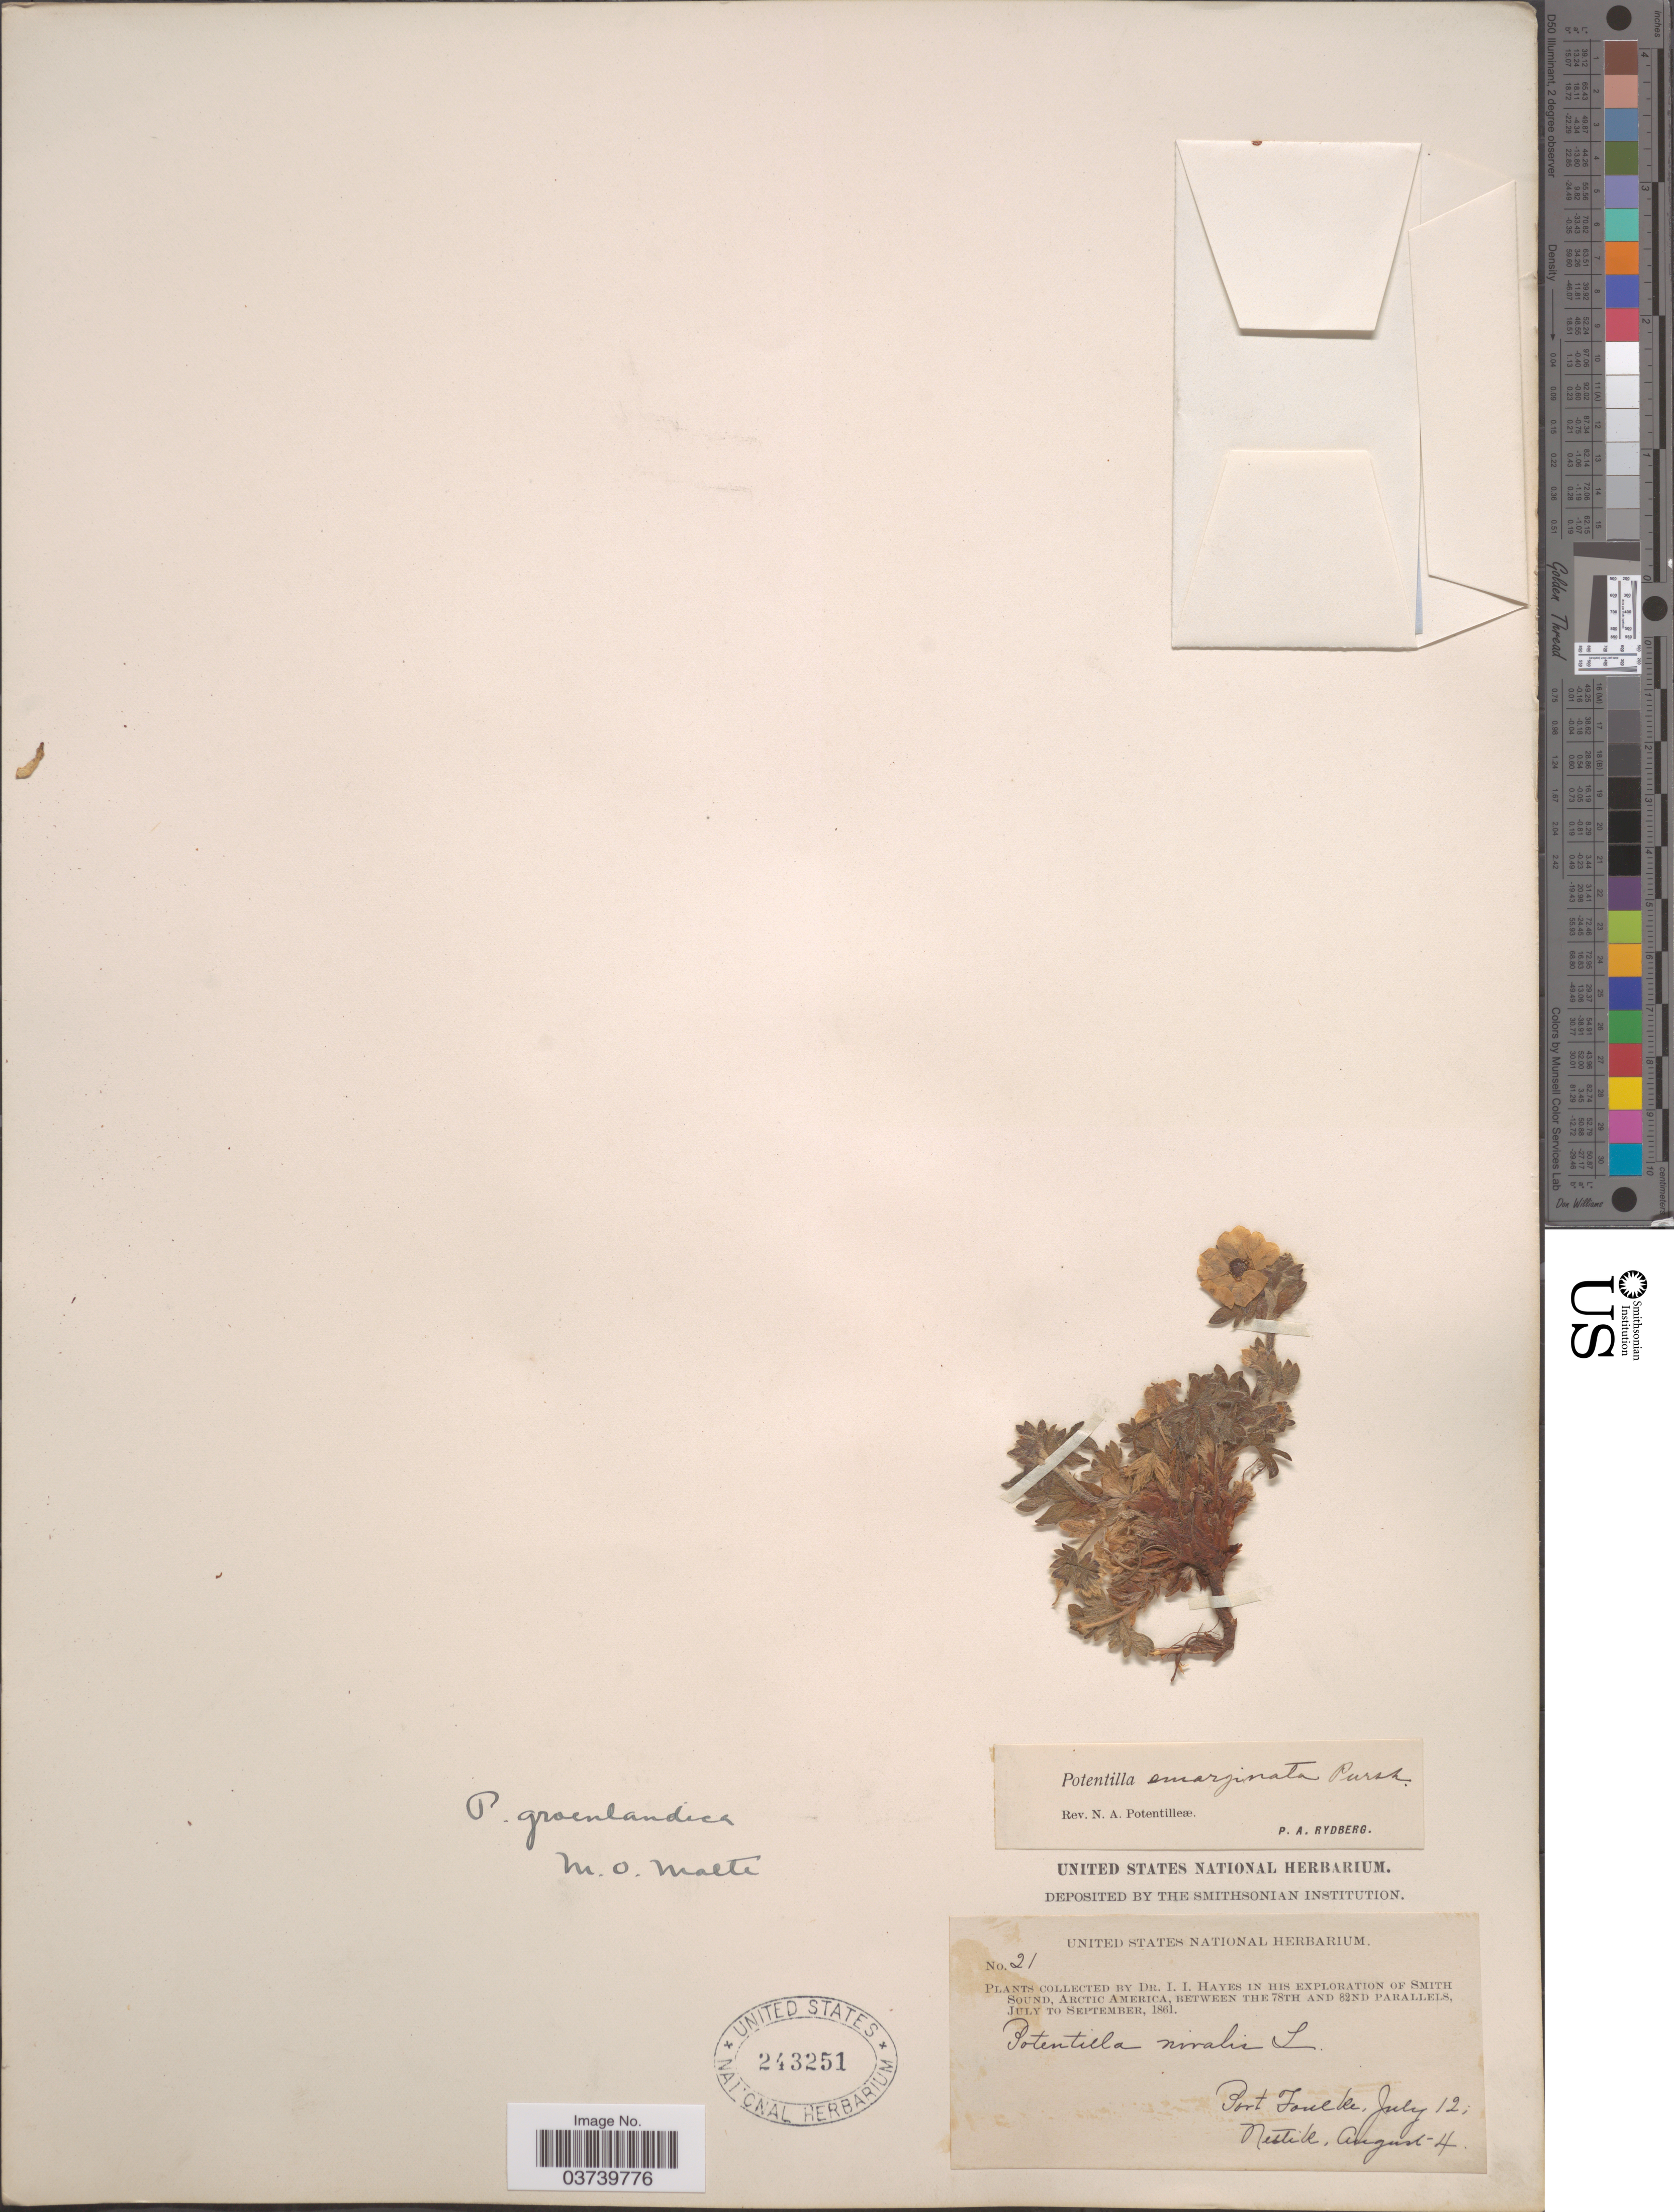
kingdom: Plantae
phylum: Tracheophyta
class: Magnoliopsida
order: Rosales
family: Rosaceae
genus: Potentilla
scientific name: Potentilla groenlandica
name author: R. Br.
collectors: I. I. Hayes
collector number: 21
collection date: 1861-07-12/1861-08-04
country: Greenland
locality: Port Foulke, Nettik.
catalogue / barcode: US 243251